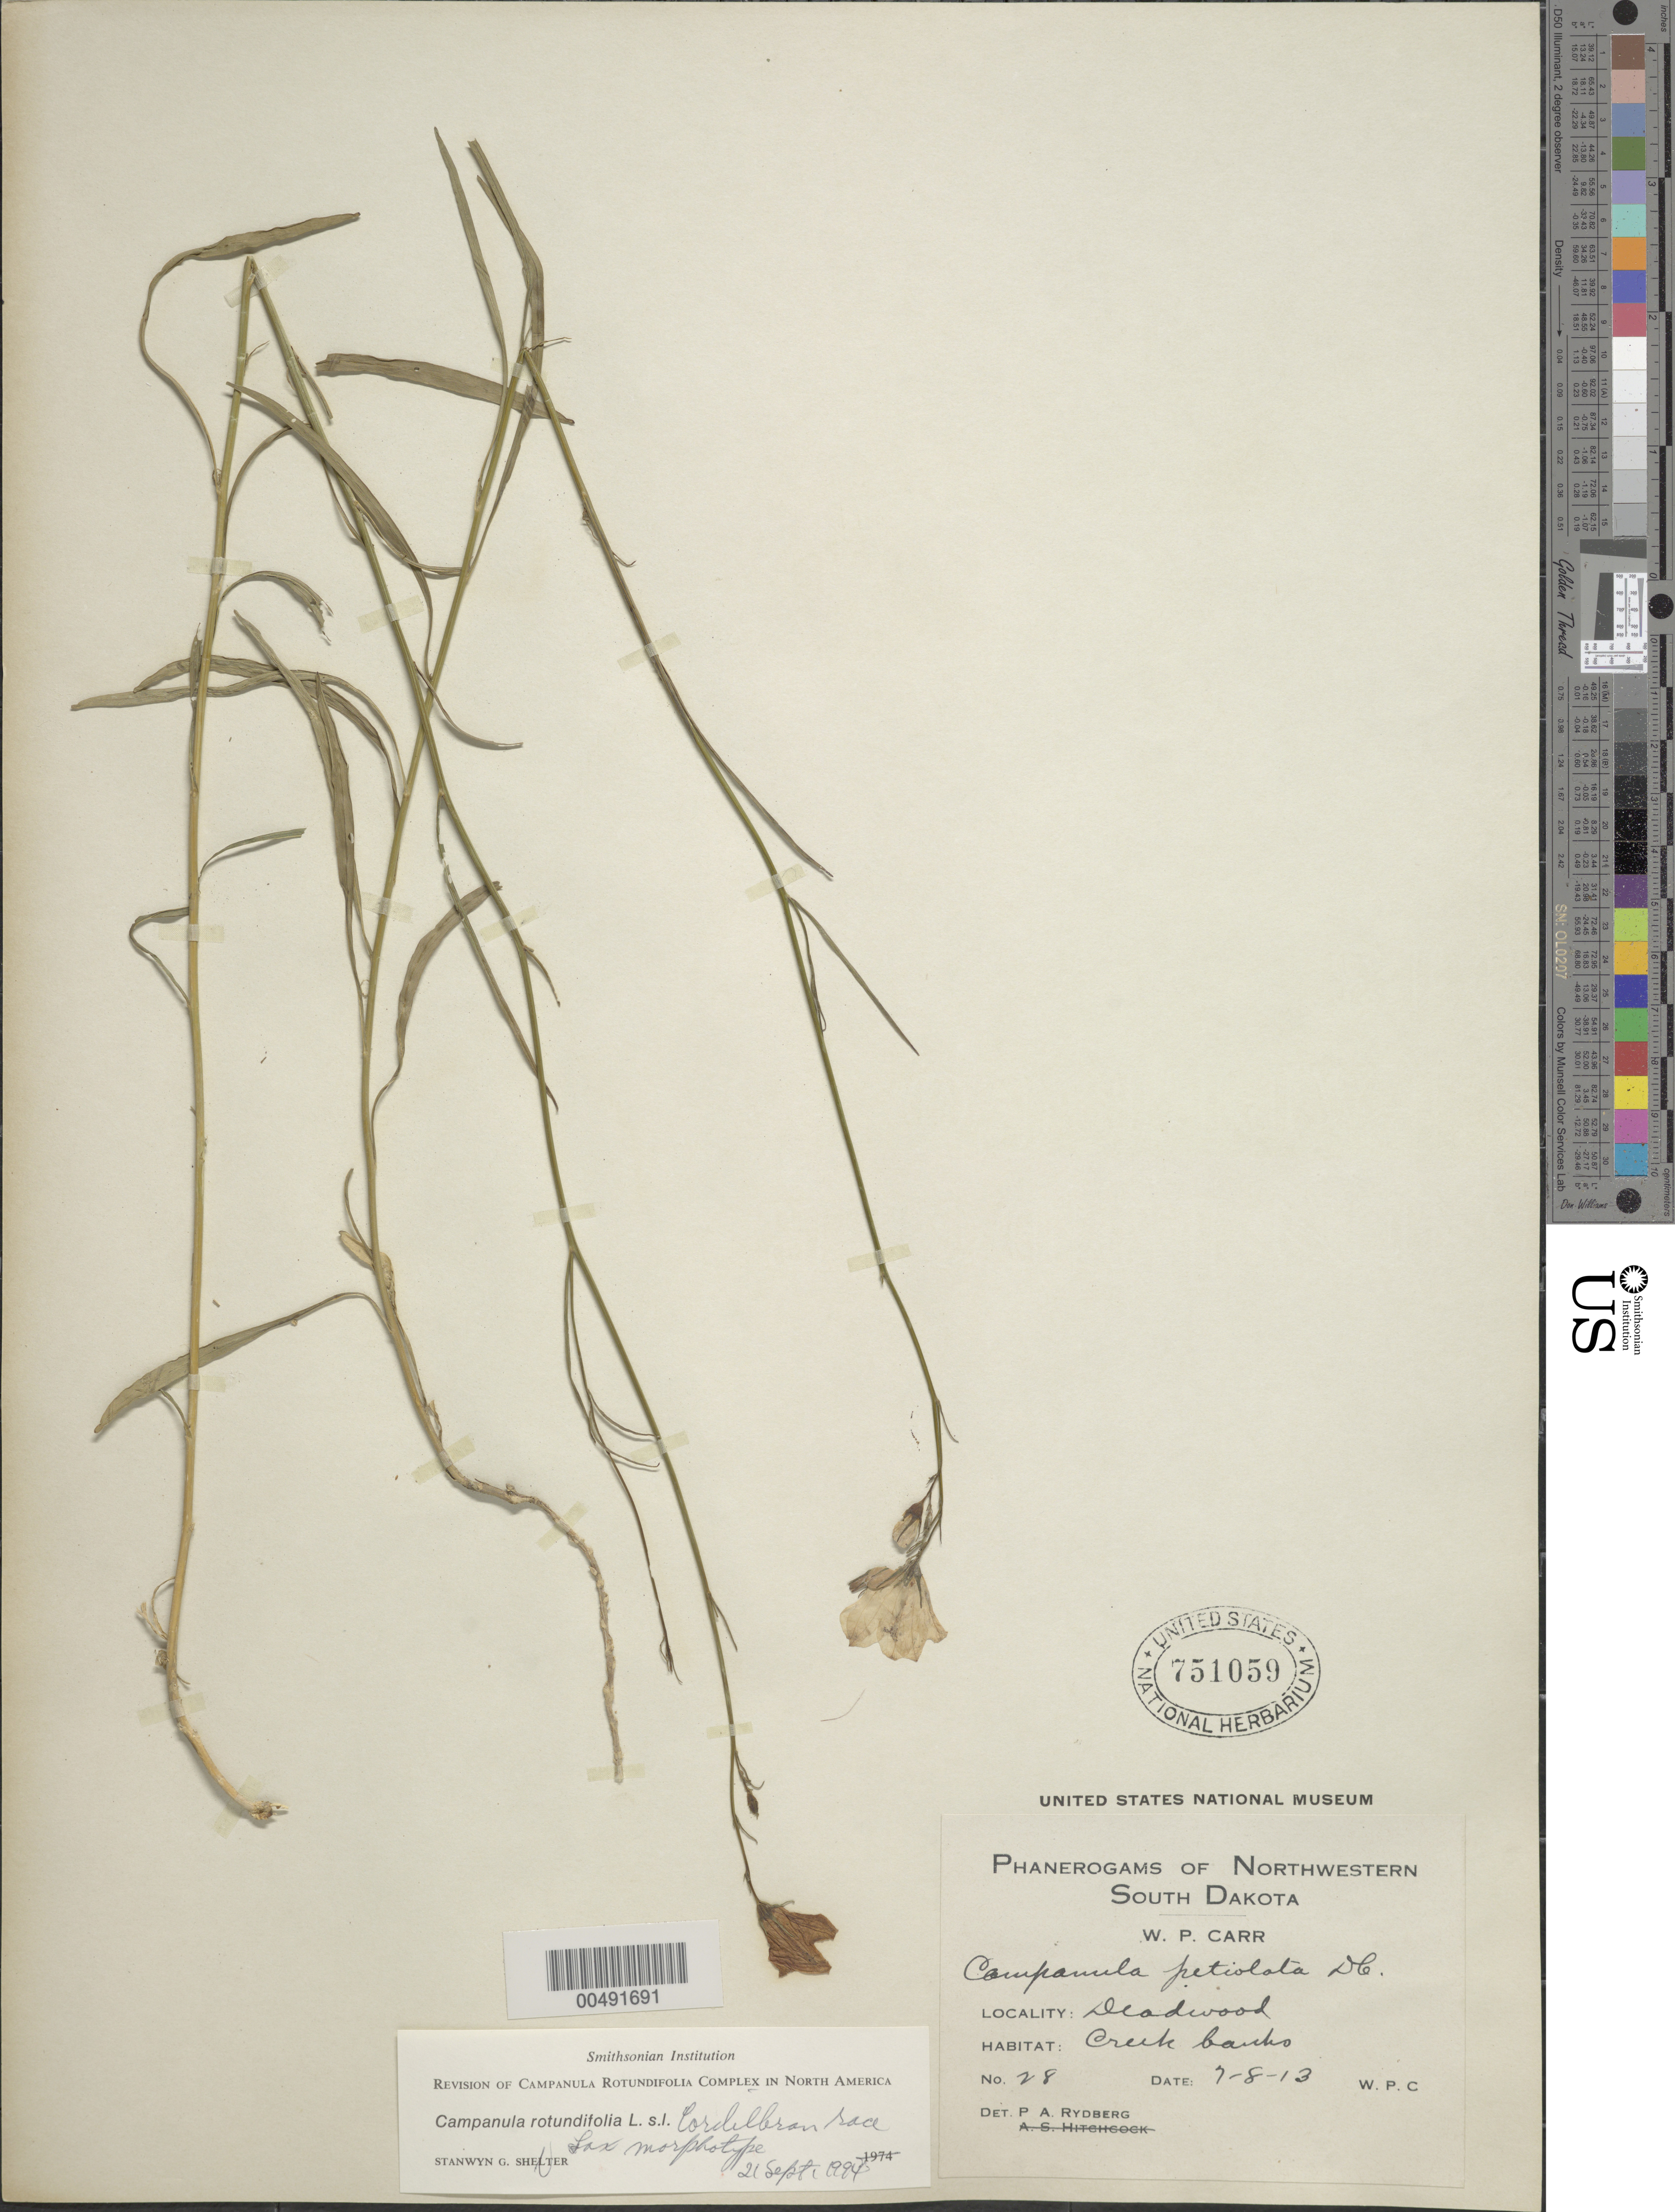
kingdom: Plantae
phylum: Tracheophyta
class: Magnoliopsida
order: Asterales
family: Campanulaceae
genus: Campanula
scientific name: Campanula rotundifolia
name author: L.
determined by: Shetler, Stanwyn G., (US), NMNH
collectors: W. Carr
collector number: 28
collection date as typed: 08 Jul 1913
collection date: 1913-07-08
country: United States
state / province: South Dakota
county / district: Lawrence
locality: Deadwood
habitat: creek banks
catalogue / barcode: US 751059